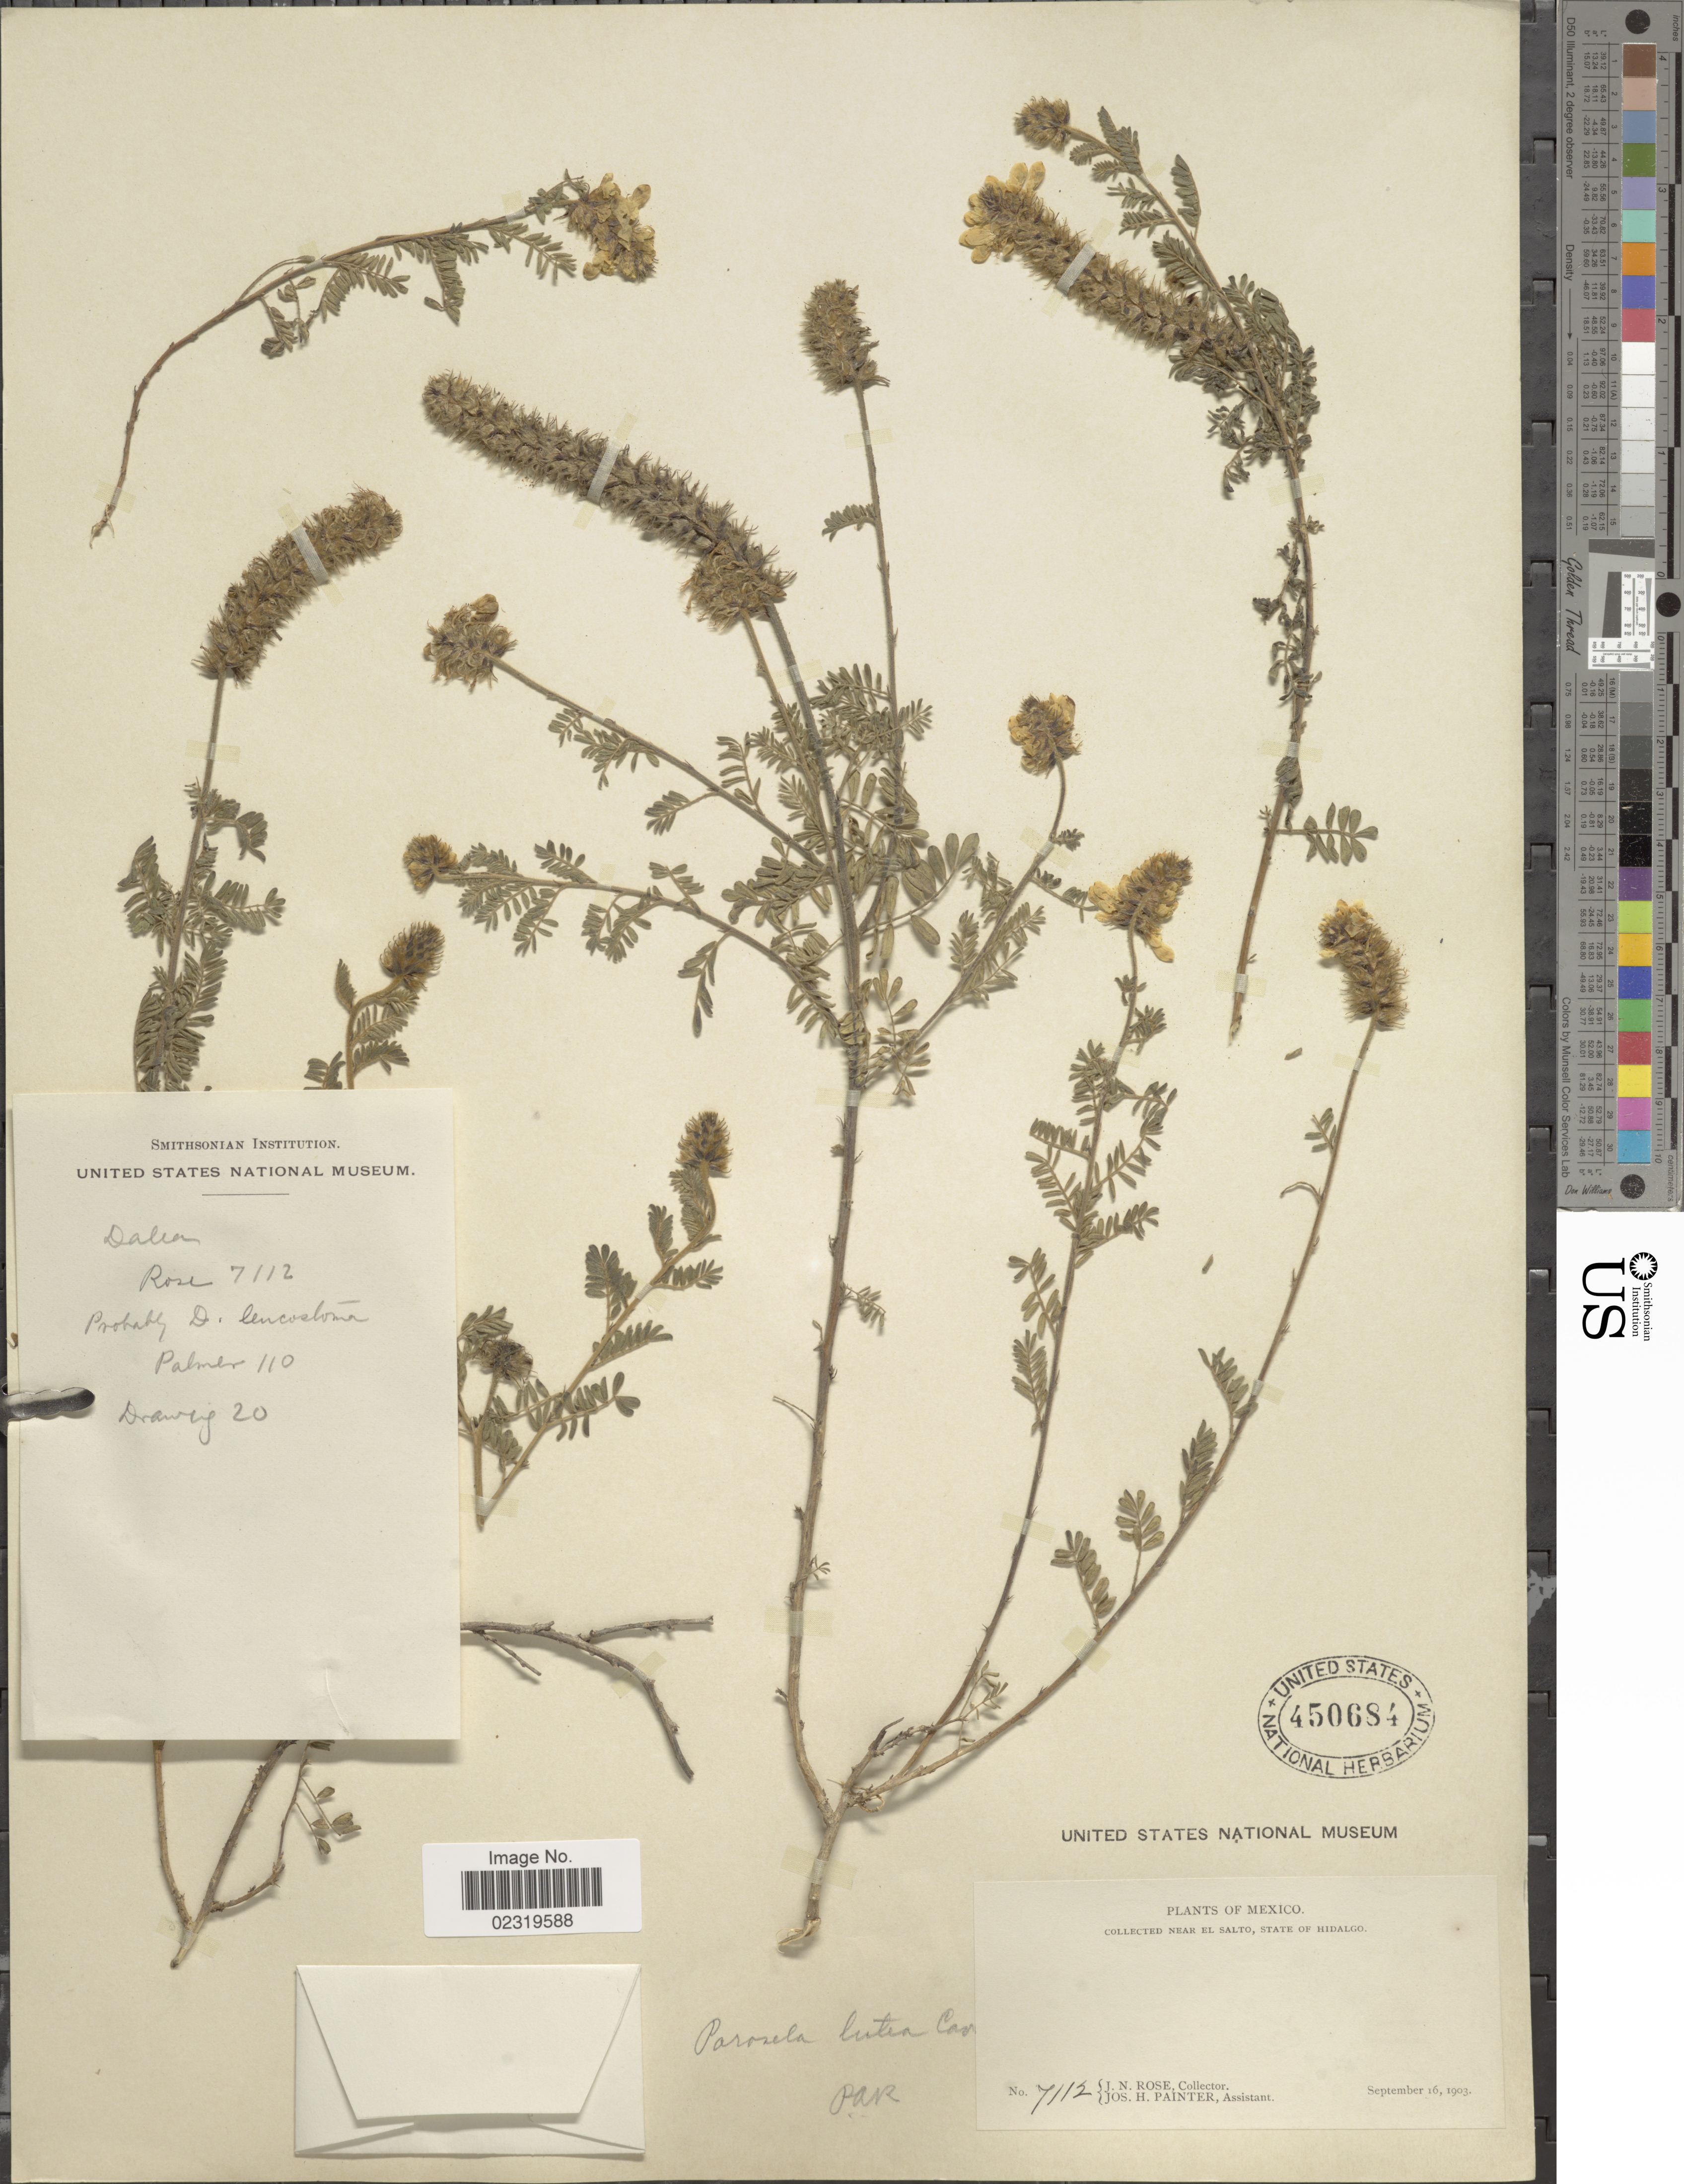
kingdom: Plantae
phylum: Tracheophyta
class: Magnoliopsida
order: Fabales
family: Fabaceae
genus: Dalea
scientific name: Dalea lutea var. lutea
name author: (Cav.) Willd.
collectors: J. N. Rose & J. H. Painter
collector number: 7112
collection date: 1903-09-16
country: Mexico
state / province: Hidalgo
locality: Near El Salto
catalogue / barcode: US 450684